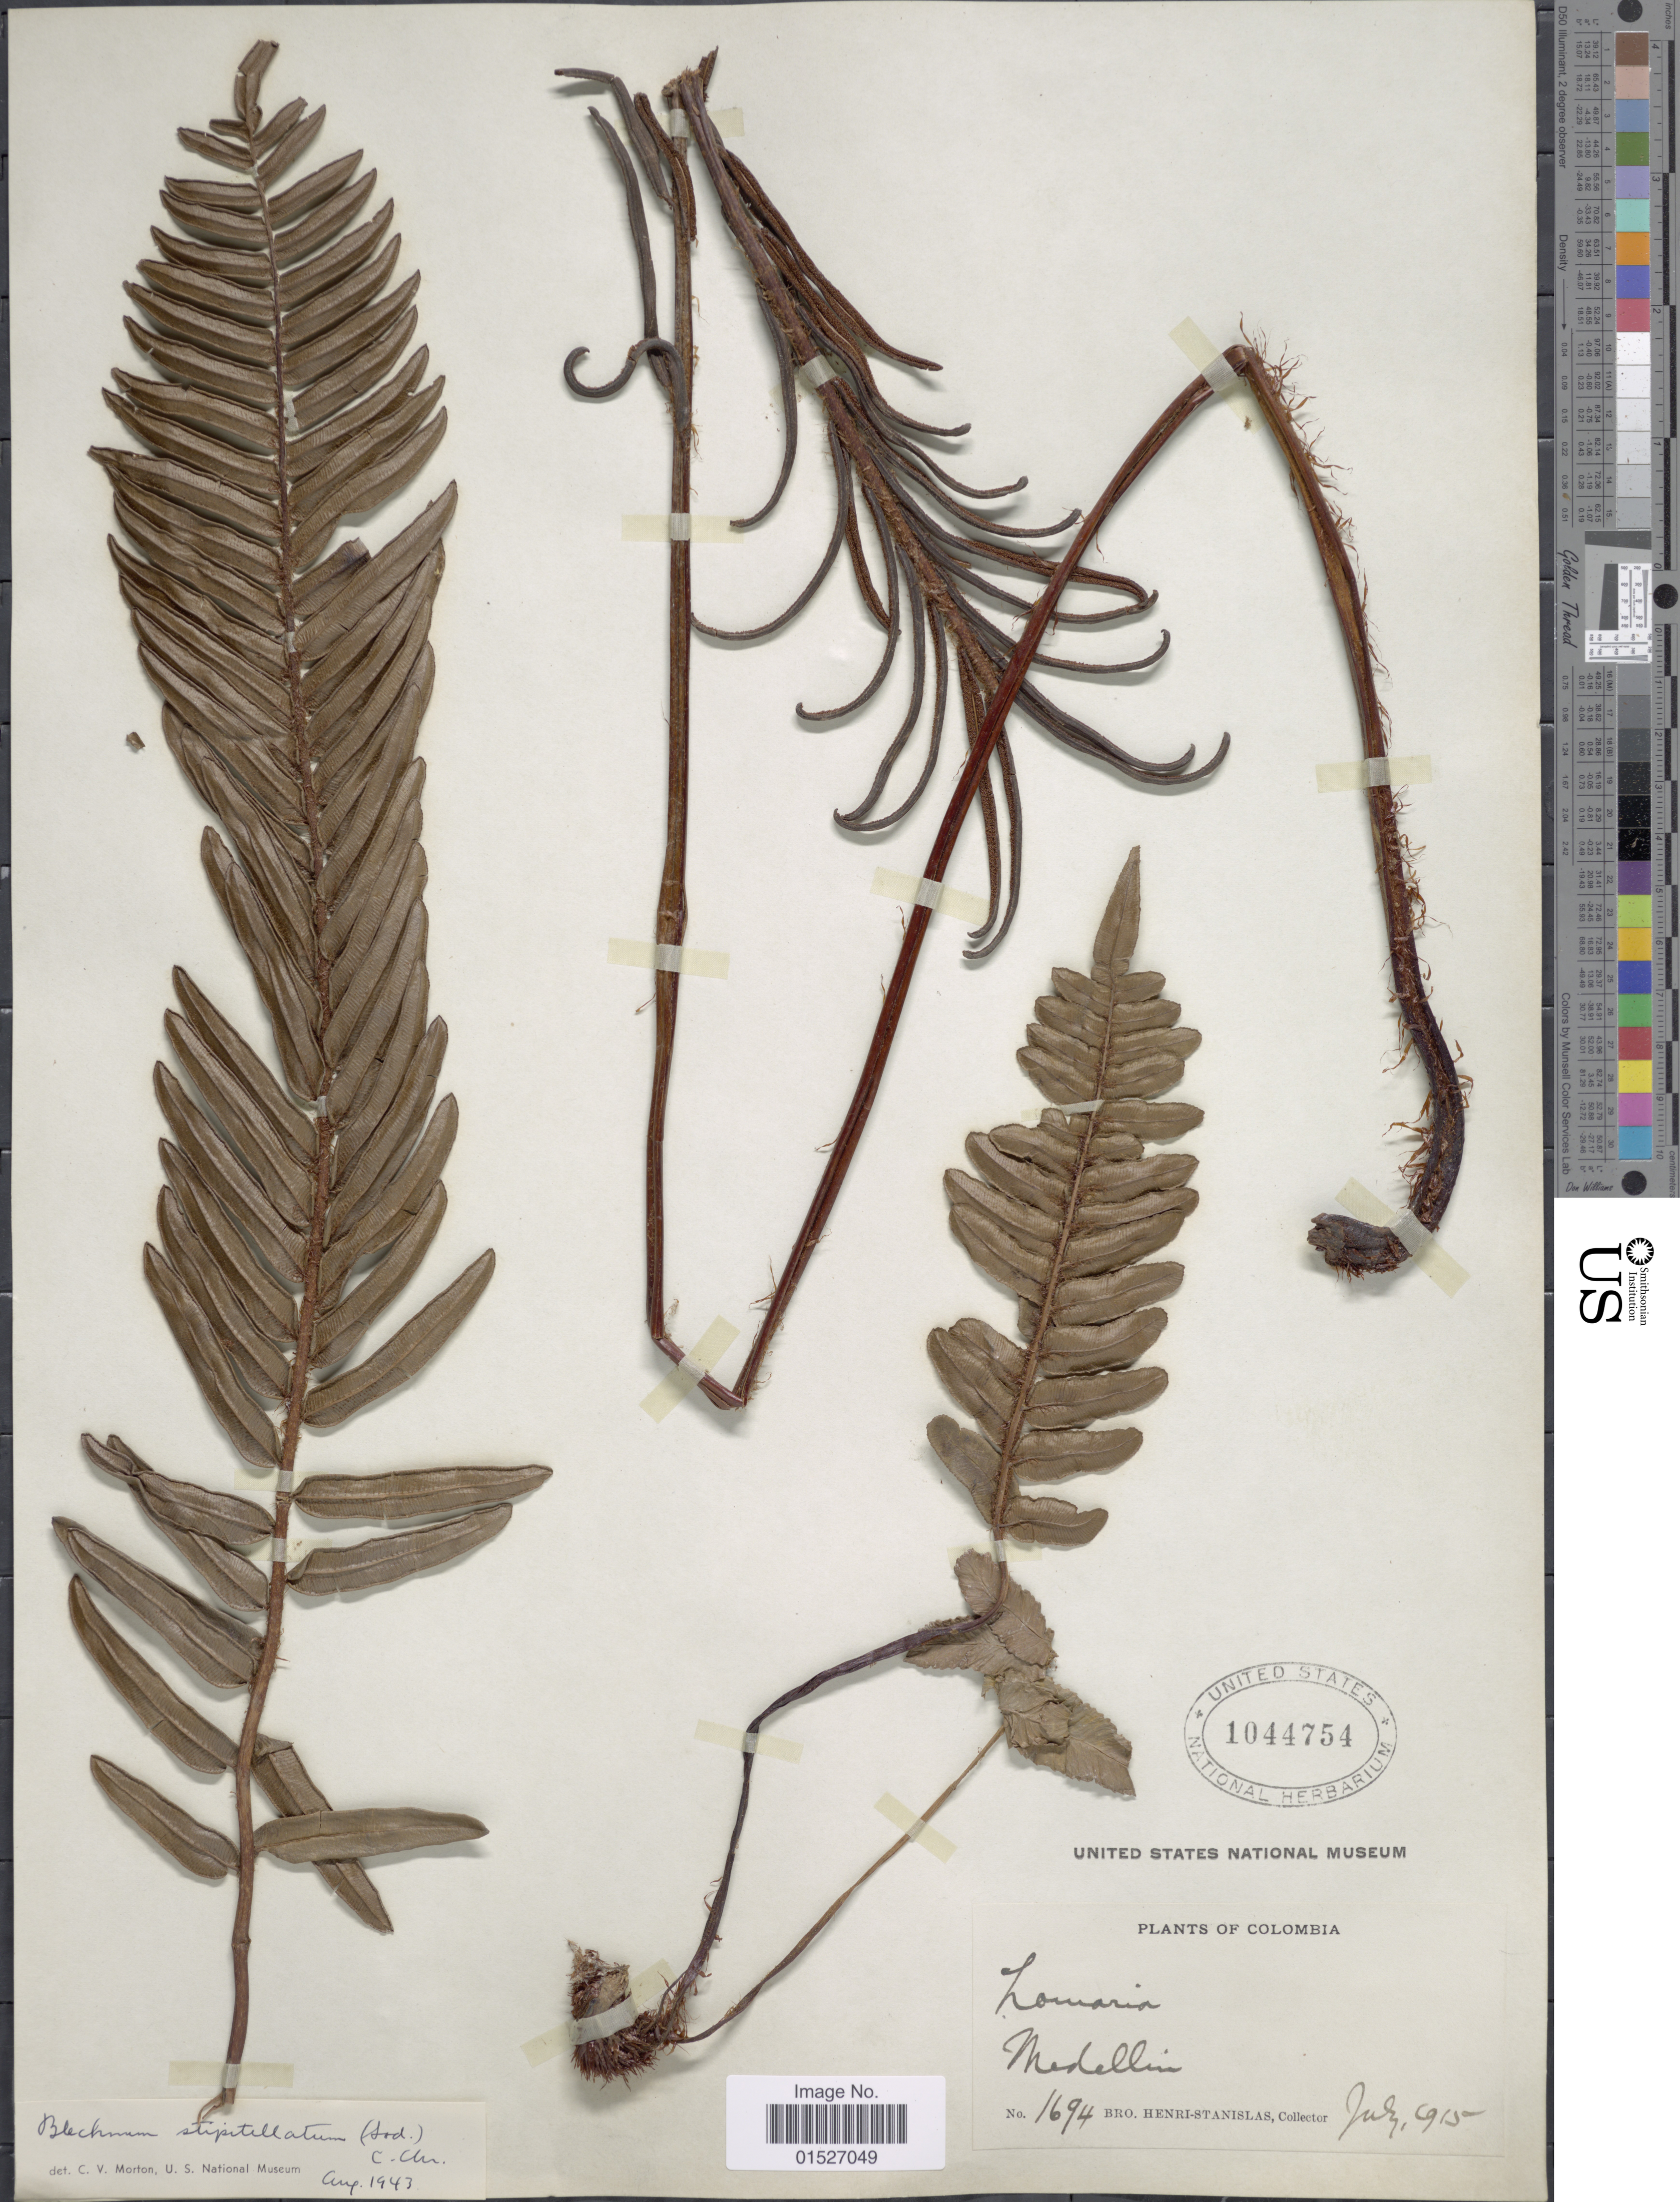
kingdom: Plantae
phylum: Tracheophyta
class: Polypodiopsida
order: Polypodiales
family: Blechnaceae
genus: Blechnum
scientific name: Blechnum stipitellatum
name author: (Sodiro) C. Chr.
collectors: Henri-Stanislas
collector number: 1694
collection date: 1915-07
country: Colombia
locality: Medellin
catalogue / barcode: US 1044754